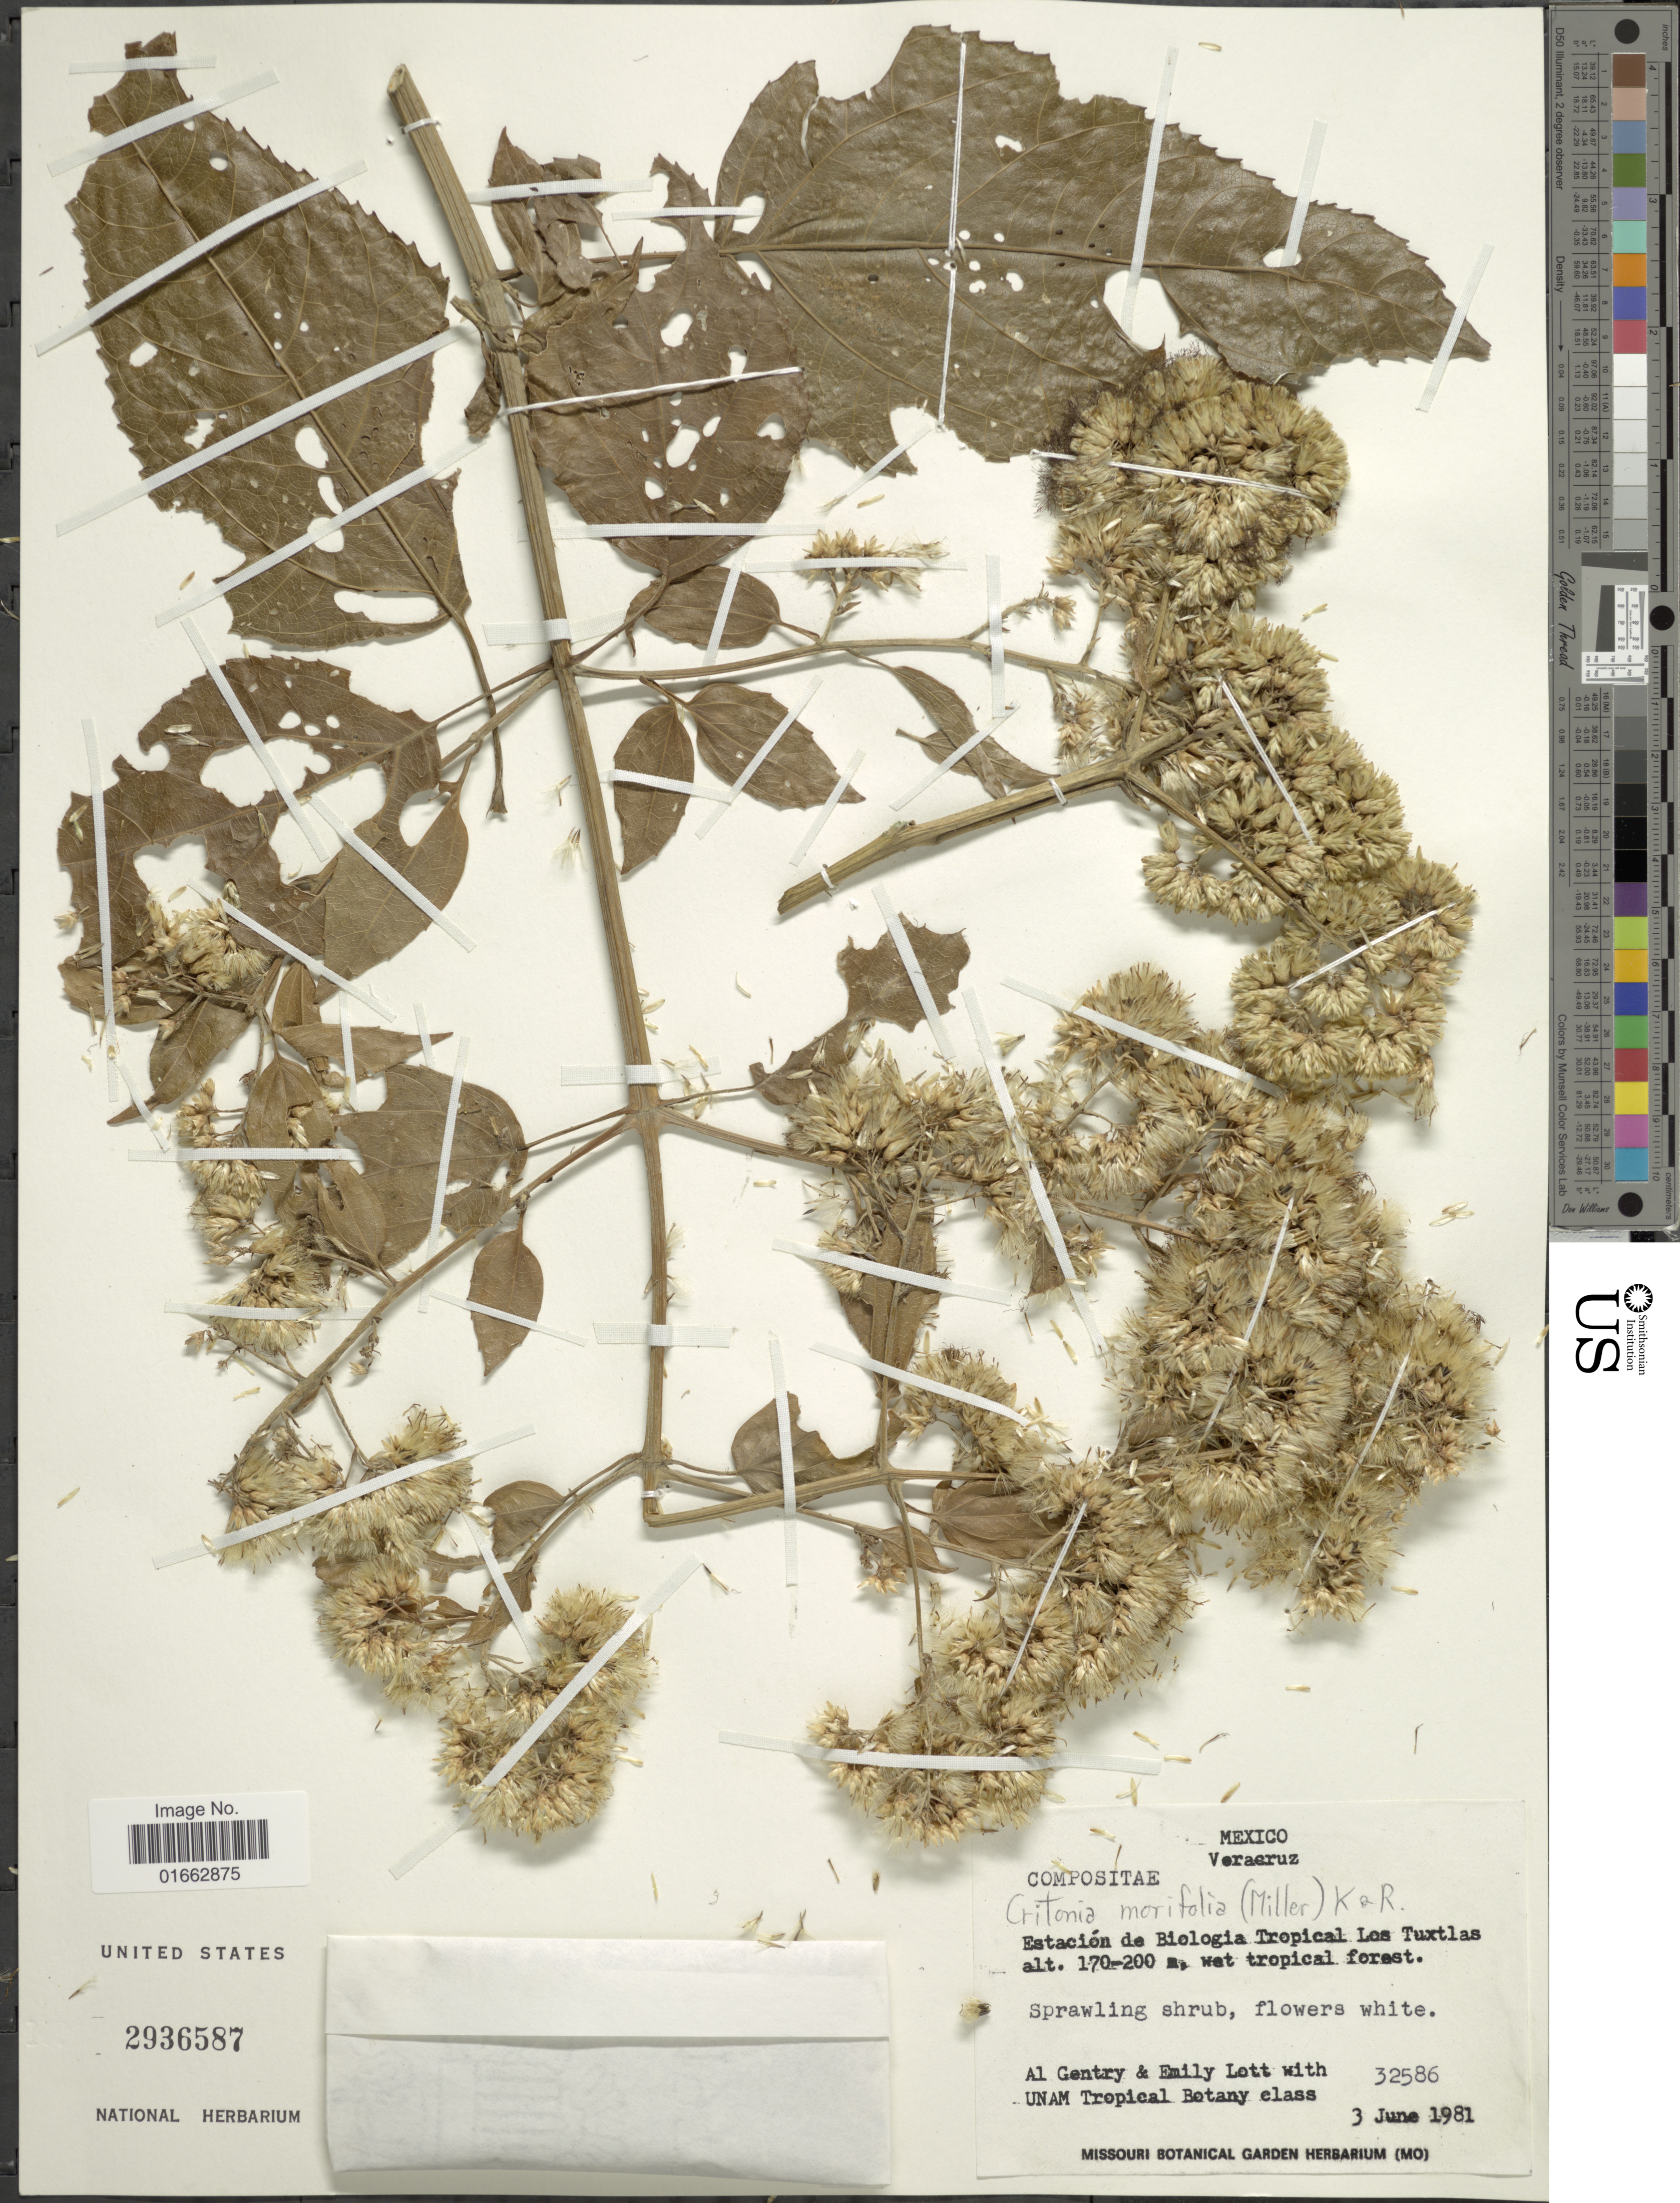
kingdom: Plantae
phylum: Tracheophyta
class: Magnoliopsida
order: Asterales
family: Asteraceae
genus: Critonia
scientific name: Critonia morifolia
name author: (Mill.) R.M. King & H. Rob.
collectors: A. H. Gentry, E. J. Lott & UNAM tropical botany class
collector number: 32586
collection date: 1981-06-03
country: Mexico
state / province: Veracruz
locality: Estación de Biologia Tropical Los Tuxtlas, Veracruz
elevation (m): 170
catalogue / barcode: US 2936587